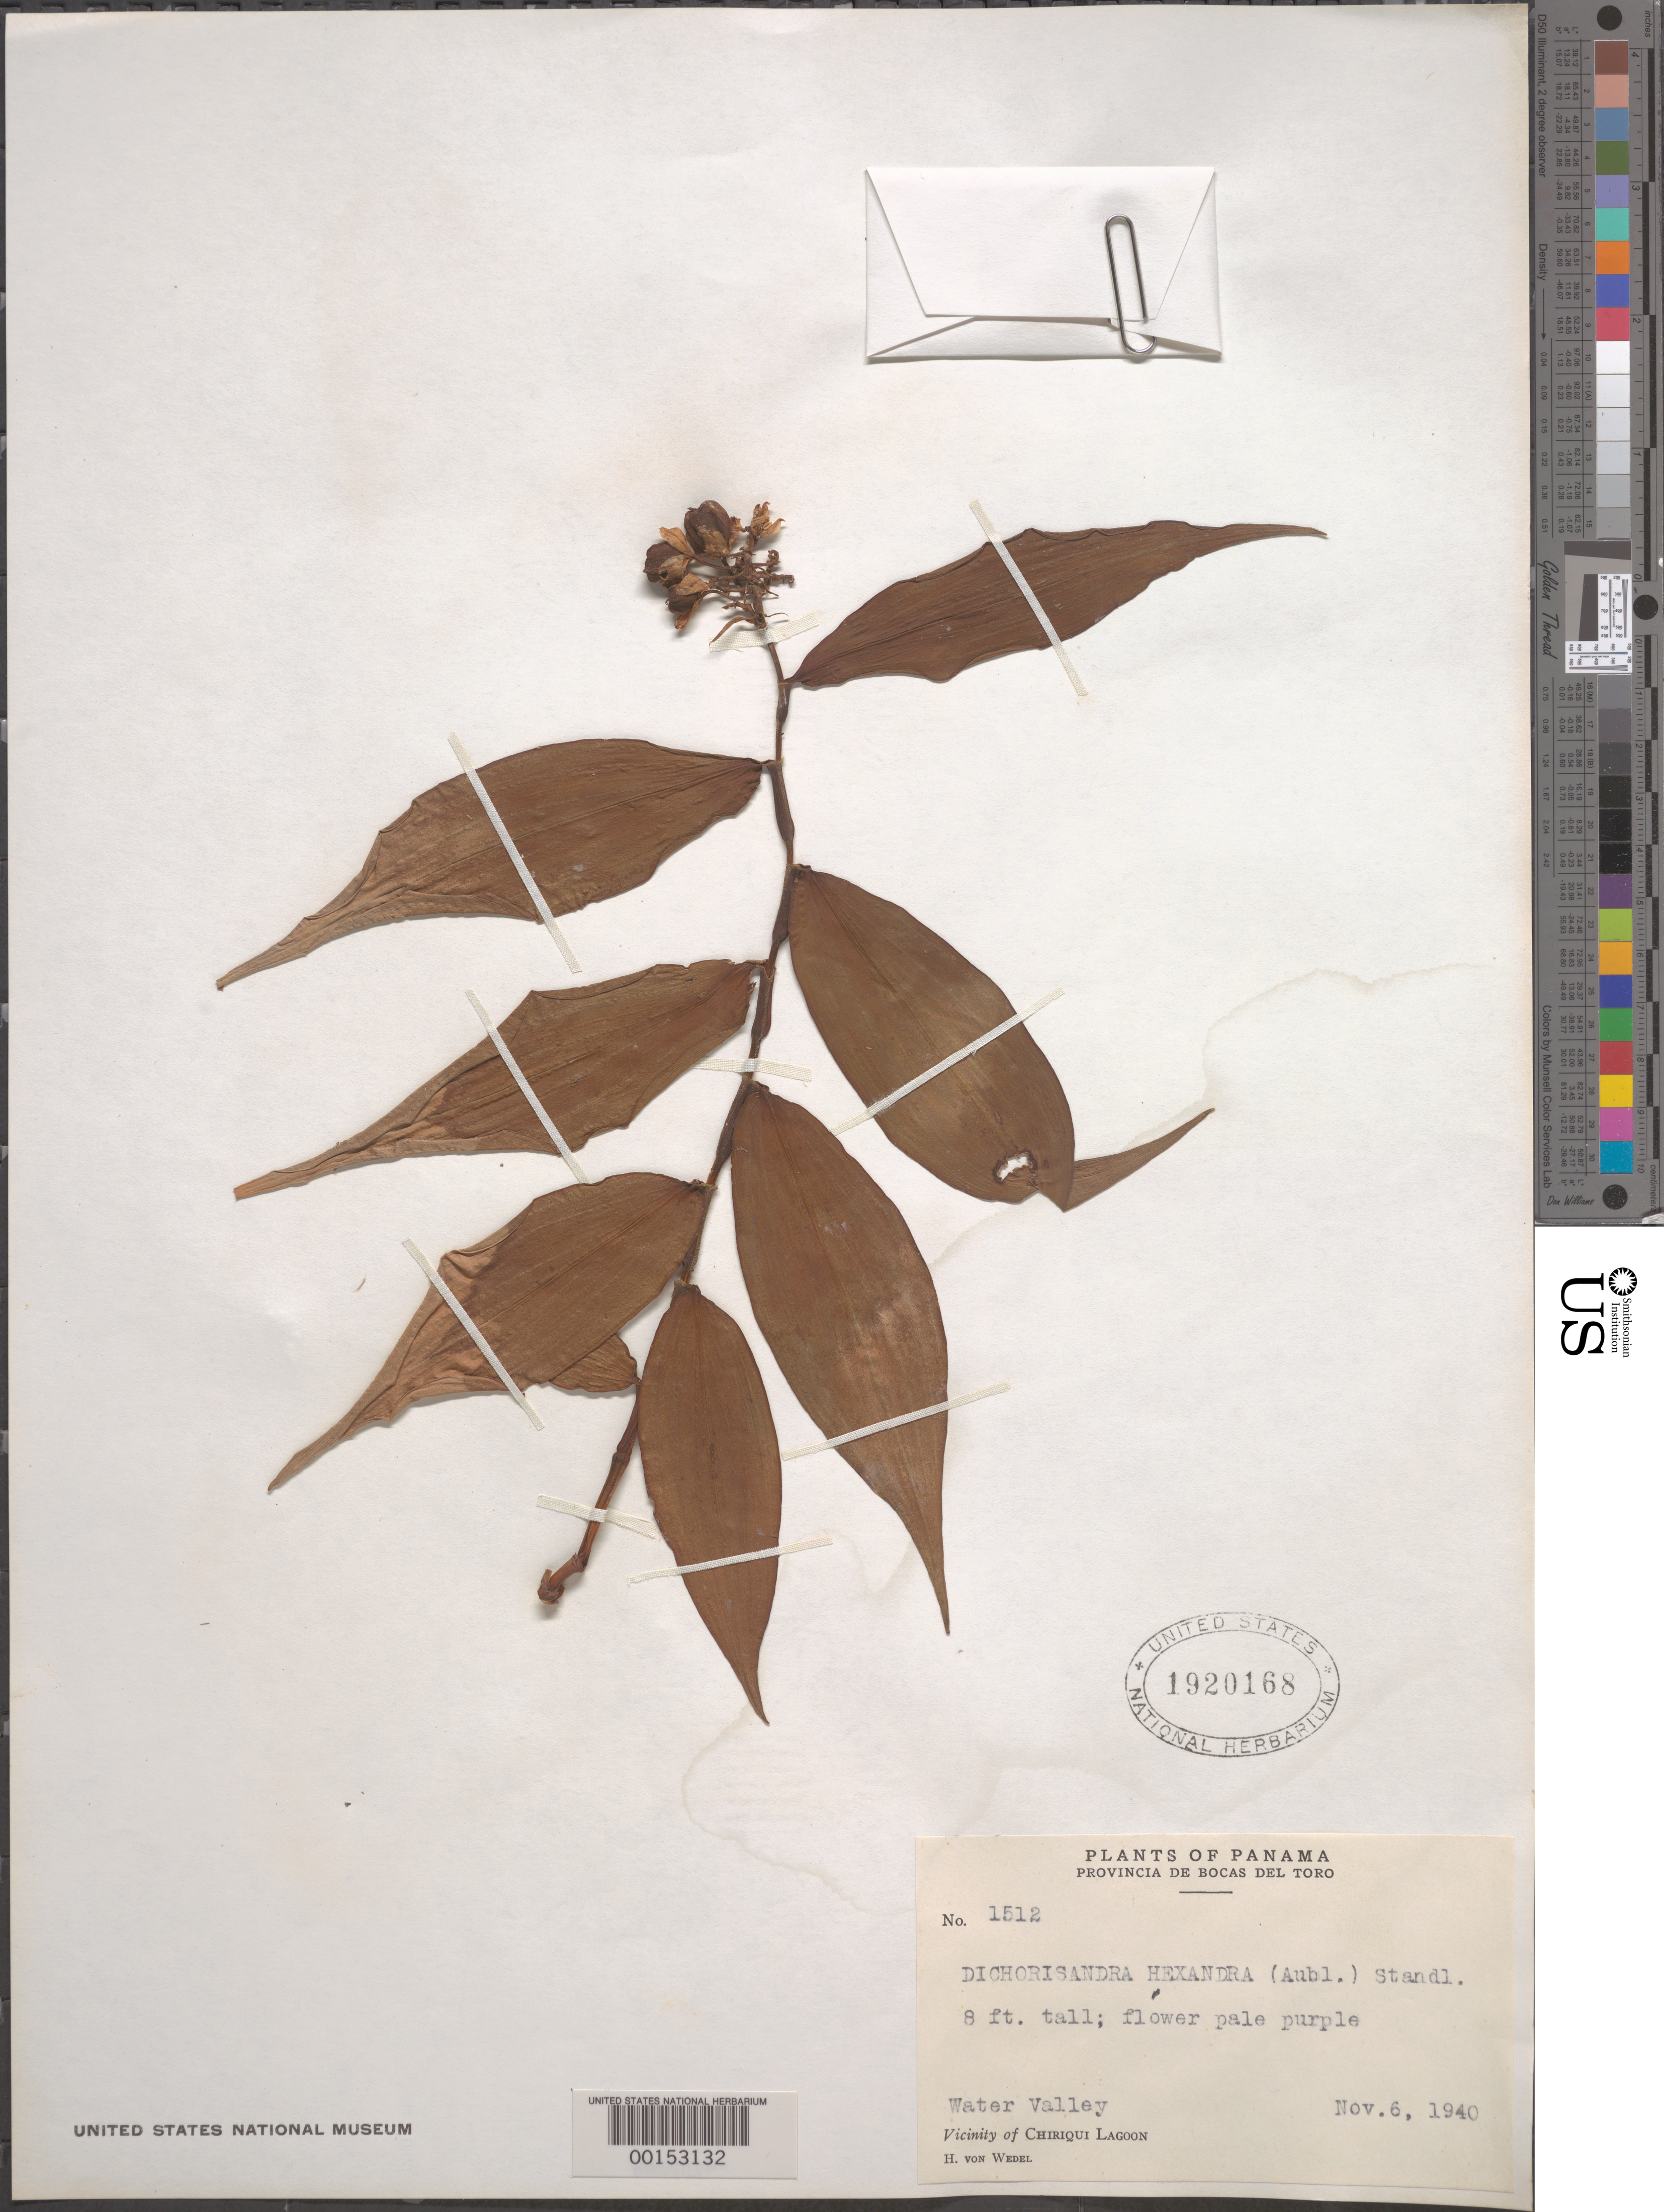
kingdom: Plantae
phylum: Tracheophyta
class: Liliopsida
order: Commelinales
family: Commelinaceae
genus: Dichorisandra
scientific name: Dichorisandra hexandra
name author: (Aubl.) Standl.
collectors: H. von Wedel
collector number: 1512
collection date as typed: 06 Nov 1940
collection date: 1940-11-06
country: Panama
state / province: Bocas del Toro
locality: Water Valley, Chiriquí Lagoon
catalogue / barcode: US 1920168